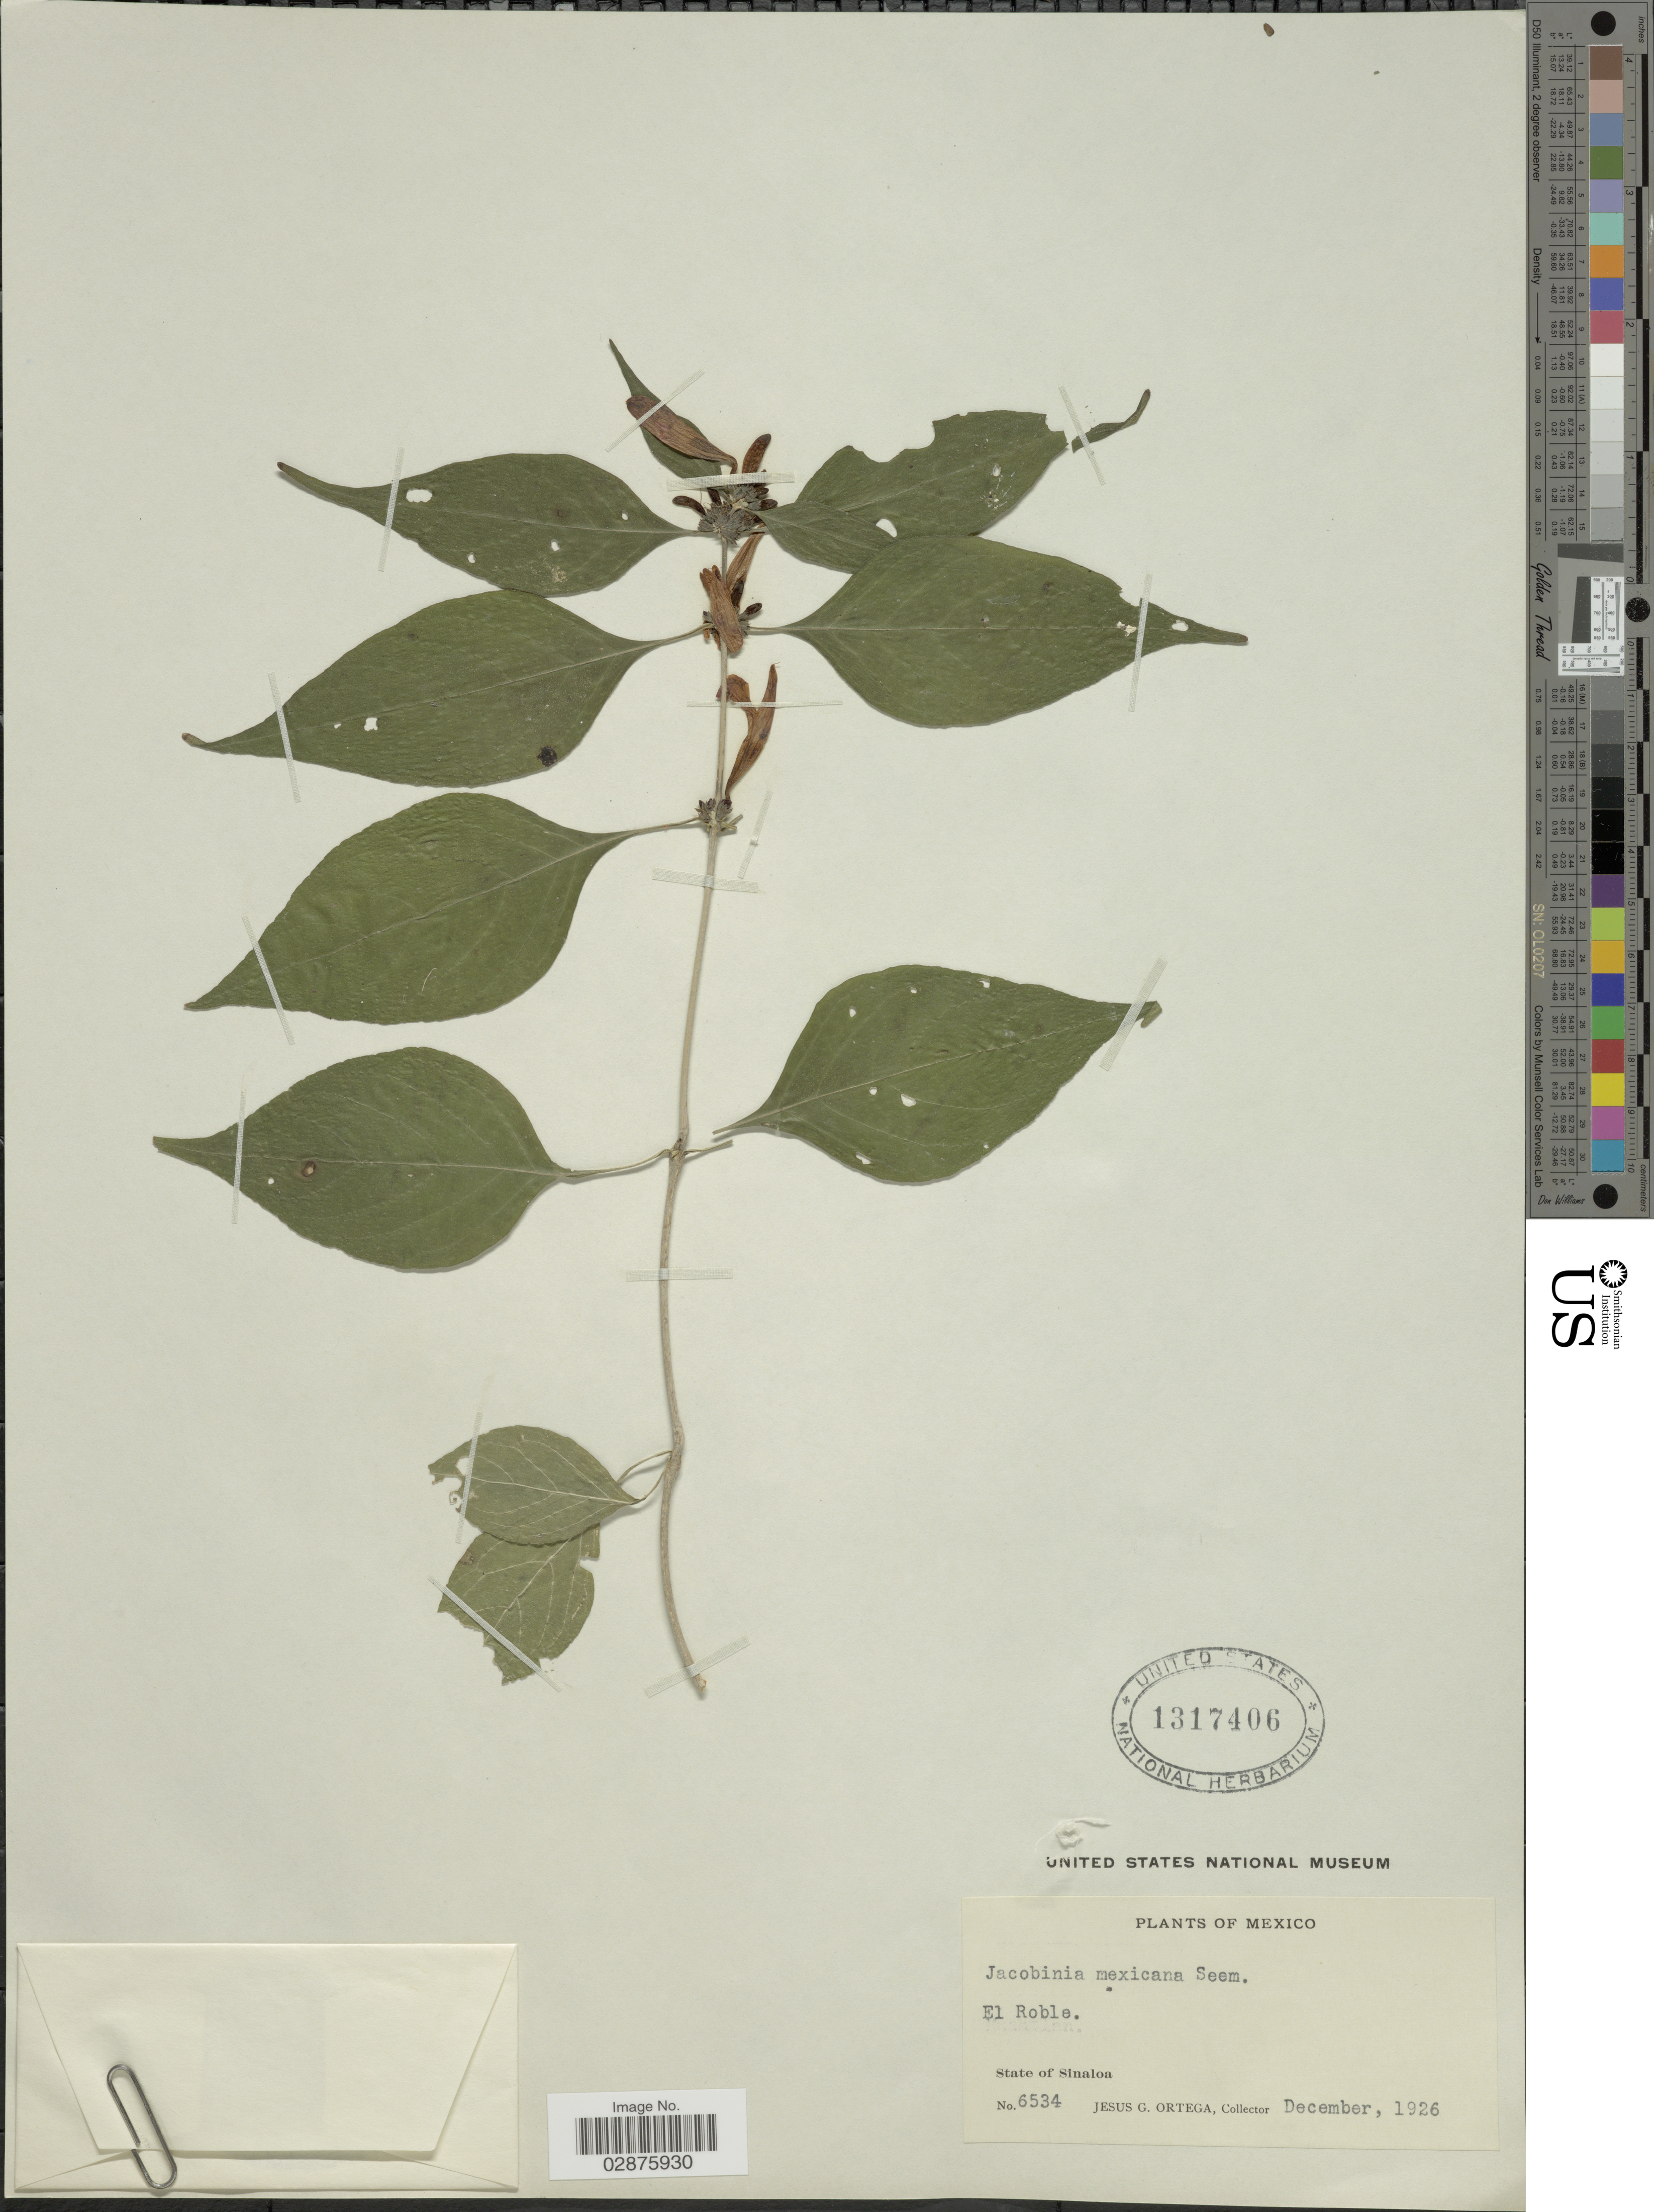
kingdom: Plantae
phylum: Tracheophyta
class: Magnoliopsida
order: Lamiales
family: Acanthaceae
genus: Justicia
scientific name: Justicia candicans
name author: (Nees) L.D. Benson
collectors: J. Ortega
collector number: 6534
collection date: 1926-12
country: Mexico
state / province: Sinaloa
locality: El Roble.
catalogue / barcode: US 1317406